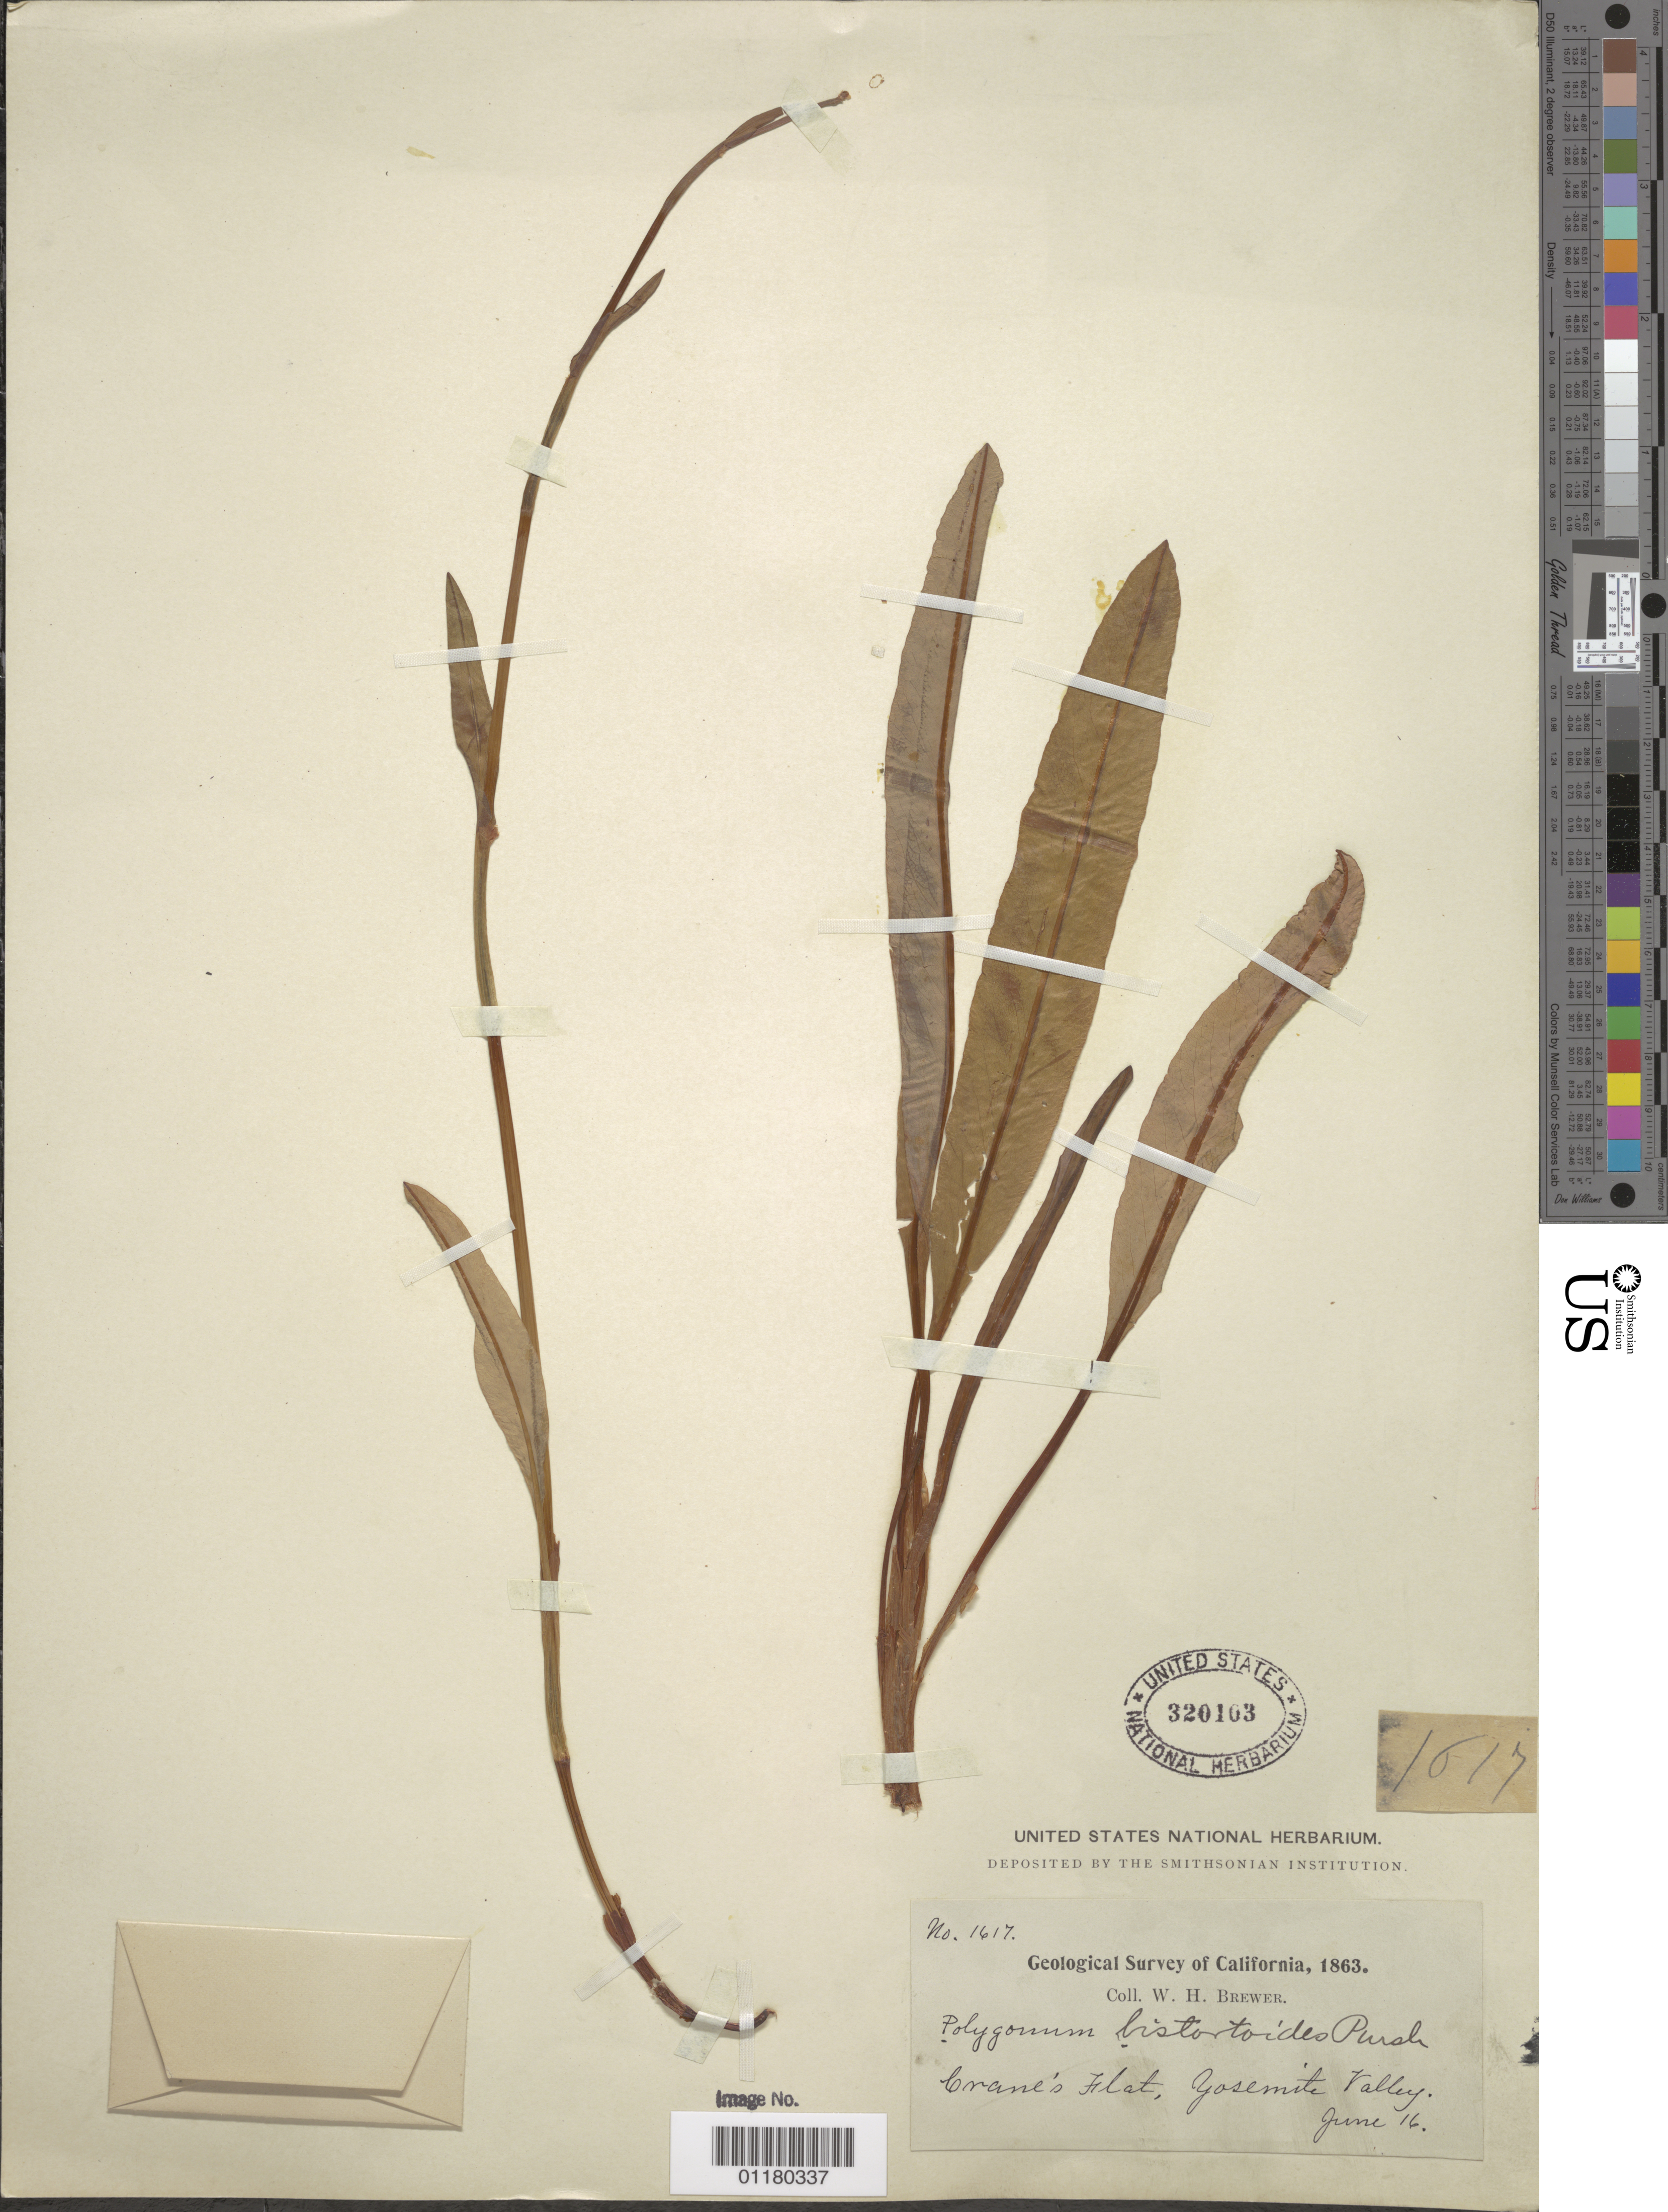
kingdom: Plantae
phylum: Tracheophyta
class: Magnoliopsida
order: Caryophyllales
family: Polygonaceae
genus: Bistorta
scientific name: Bistorta bistortoides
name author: (Pursh) Small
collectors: W. H. Brewer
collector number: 1617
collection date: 1863-06-16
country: United States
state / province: California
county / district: Mariposa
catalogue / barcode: US 320103